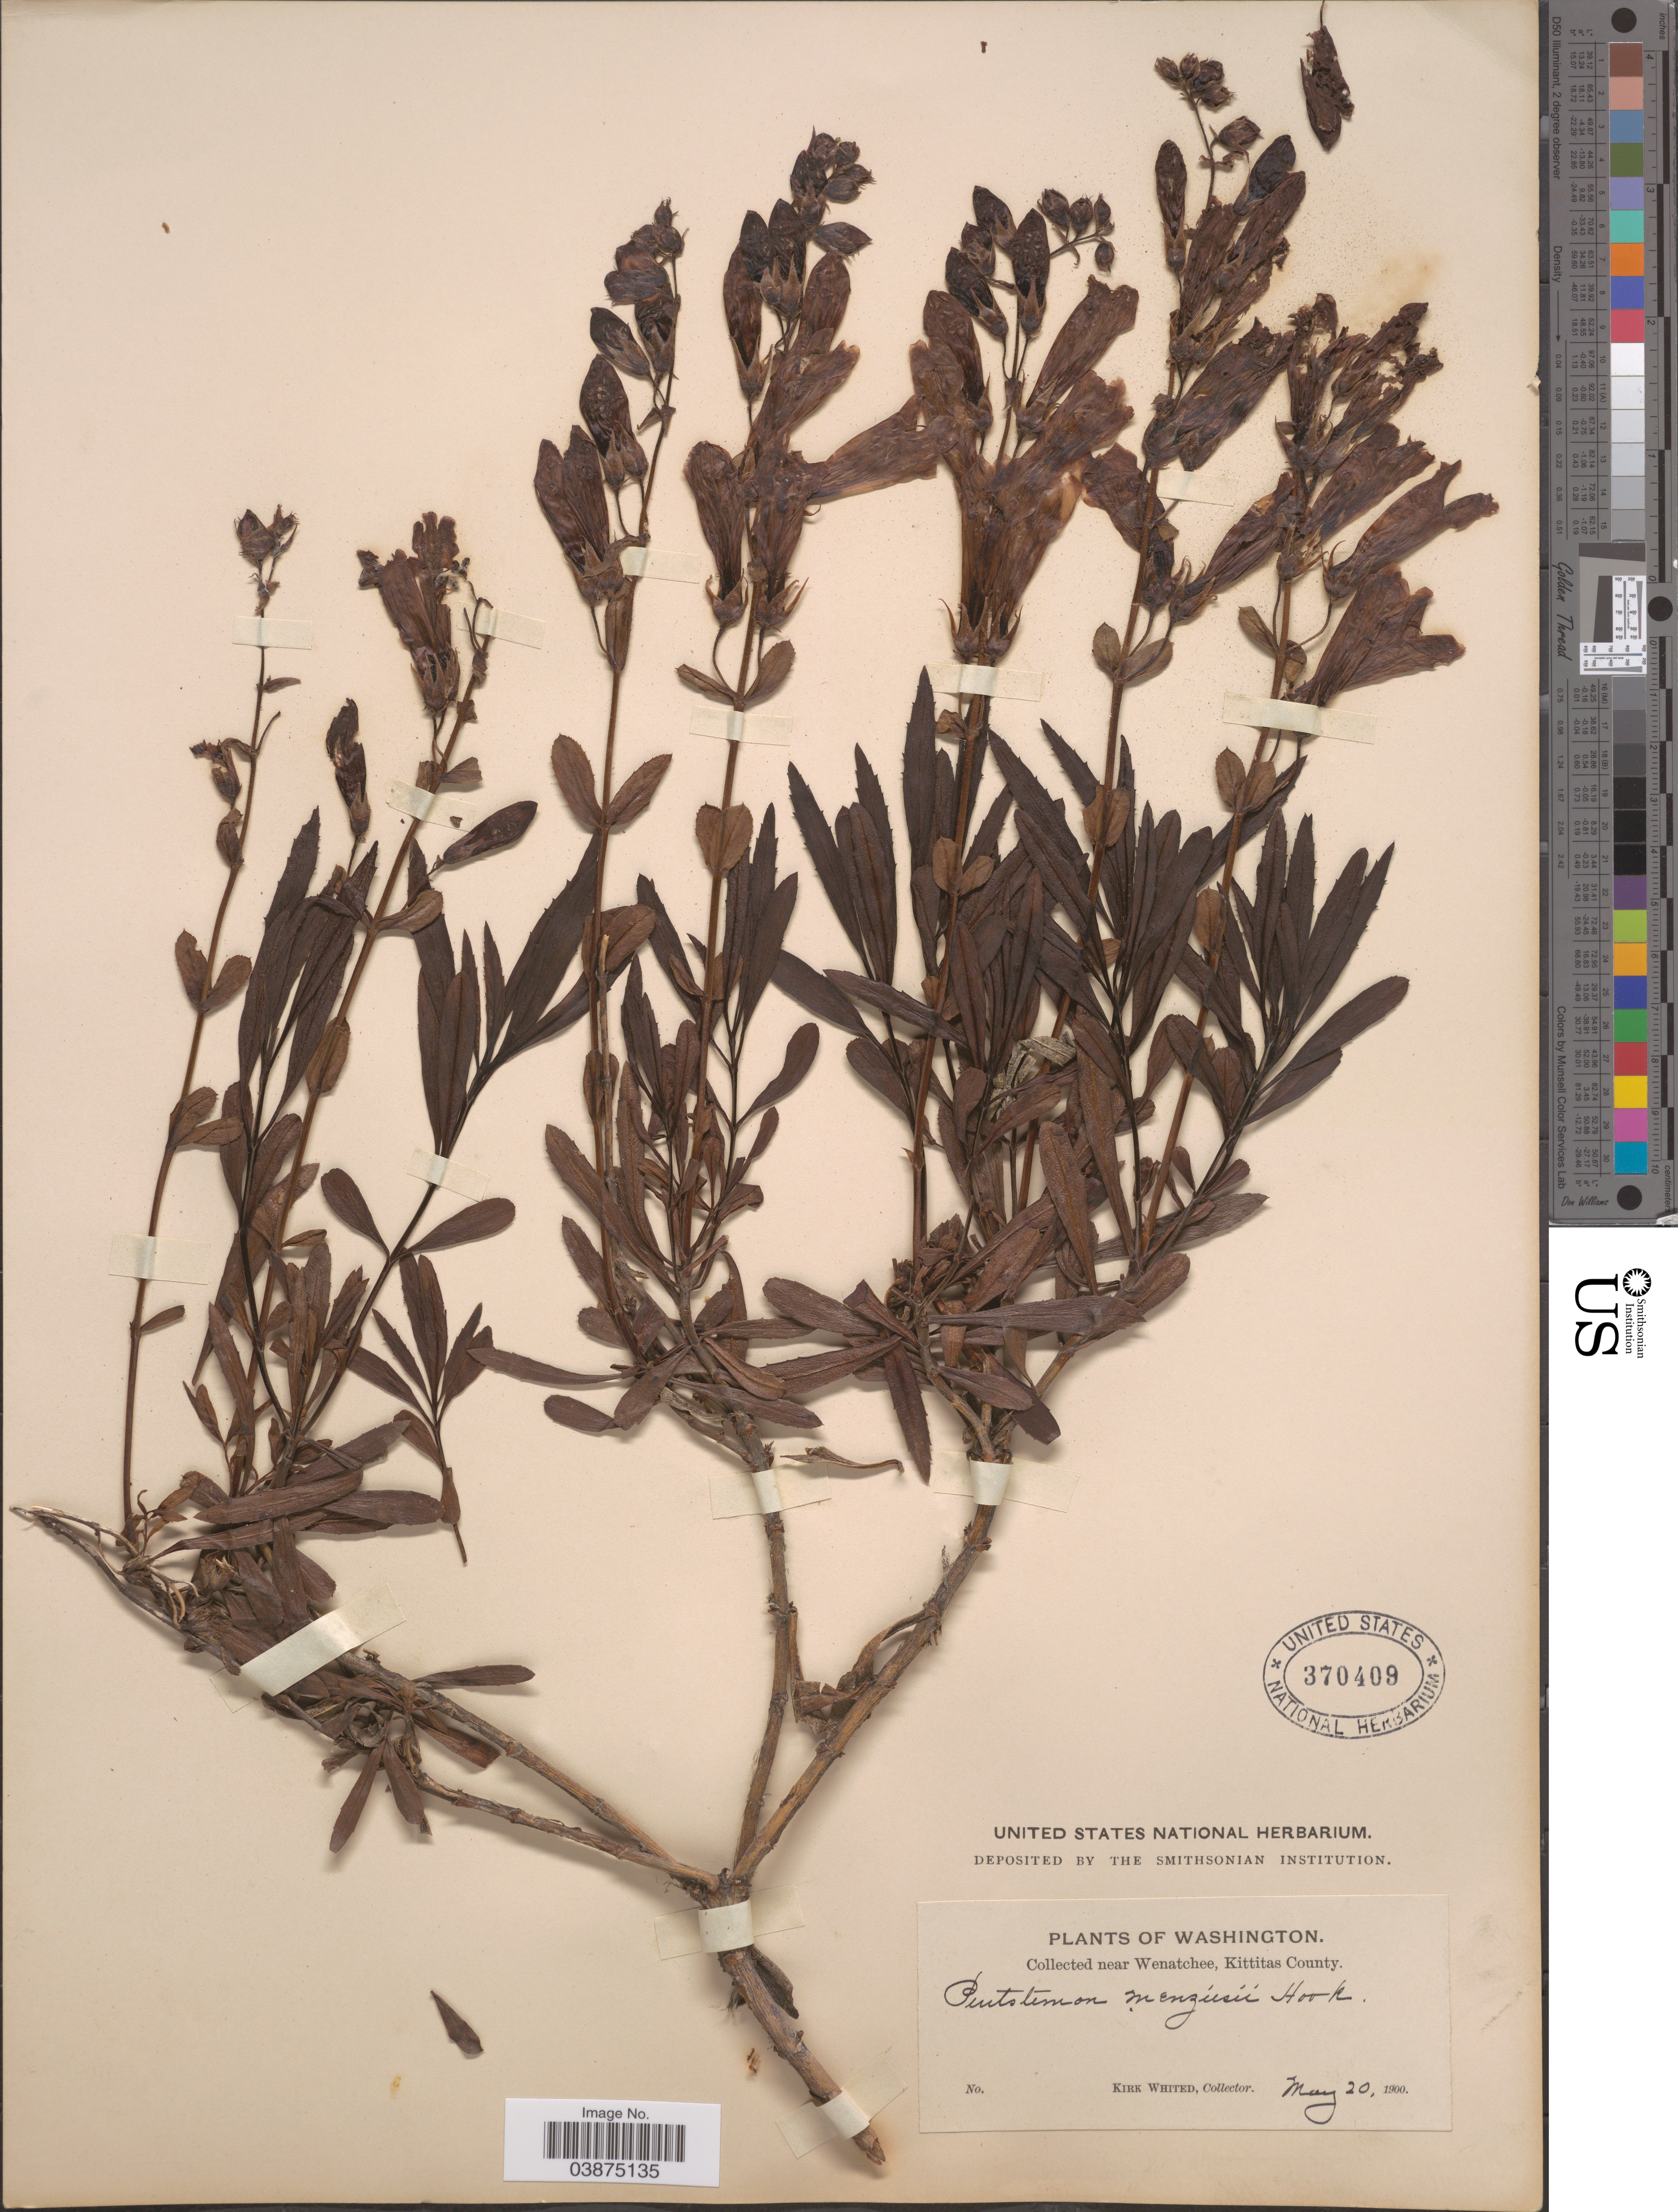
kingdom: Plantae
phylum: Tracheophyta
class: Magnoliopsida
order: Lamiales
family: Plantaginaceae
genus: Penstemon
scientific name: Penstemon fruticosus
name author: (Pursh) Greene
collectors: K. Whited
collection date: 1900-05-20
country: United States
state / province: Washington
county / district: Kittitas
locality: Near Wenatchee, Kittitas County.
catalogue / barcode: US 370409